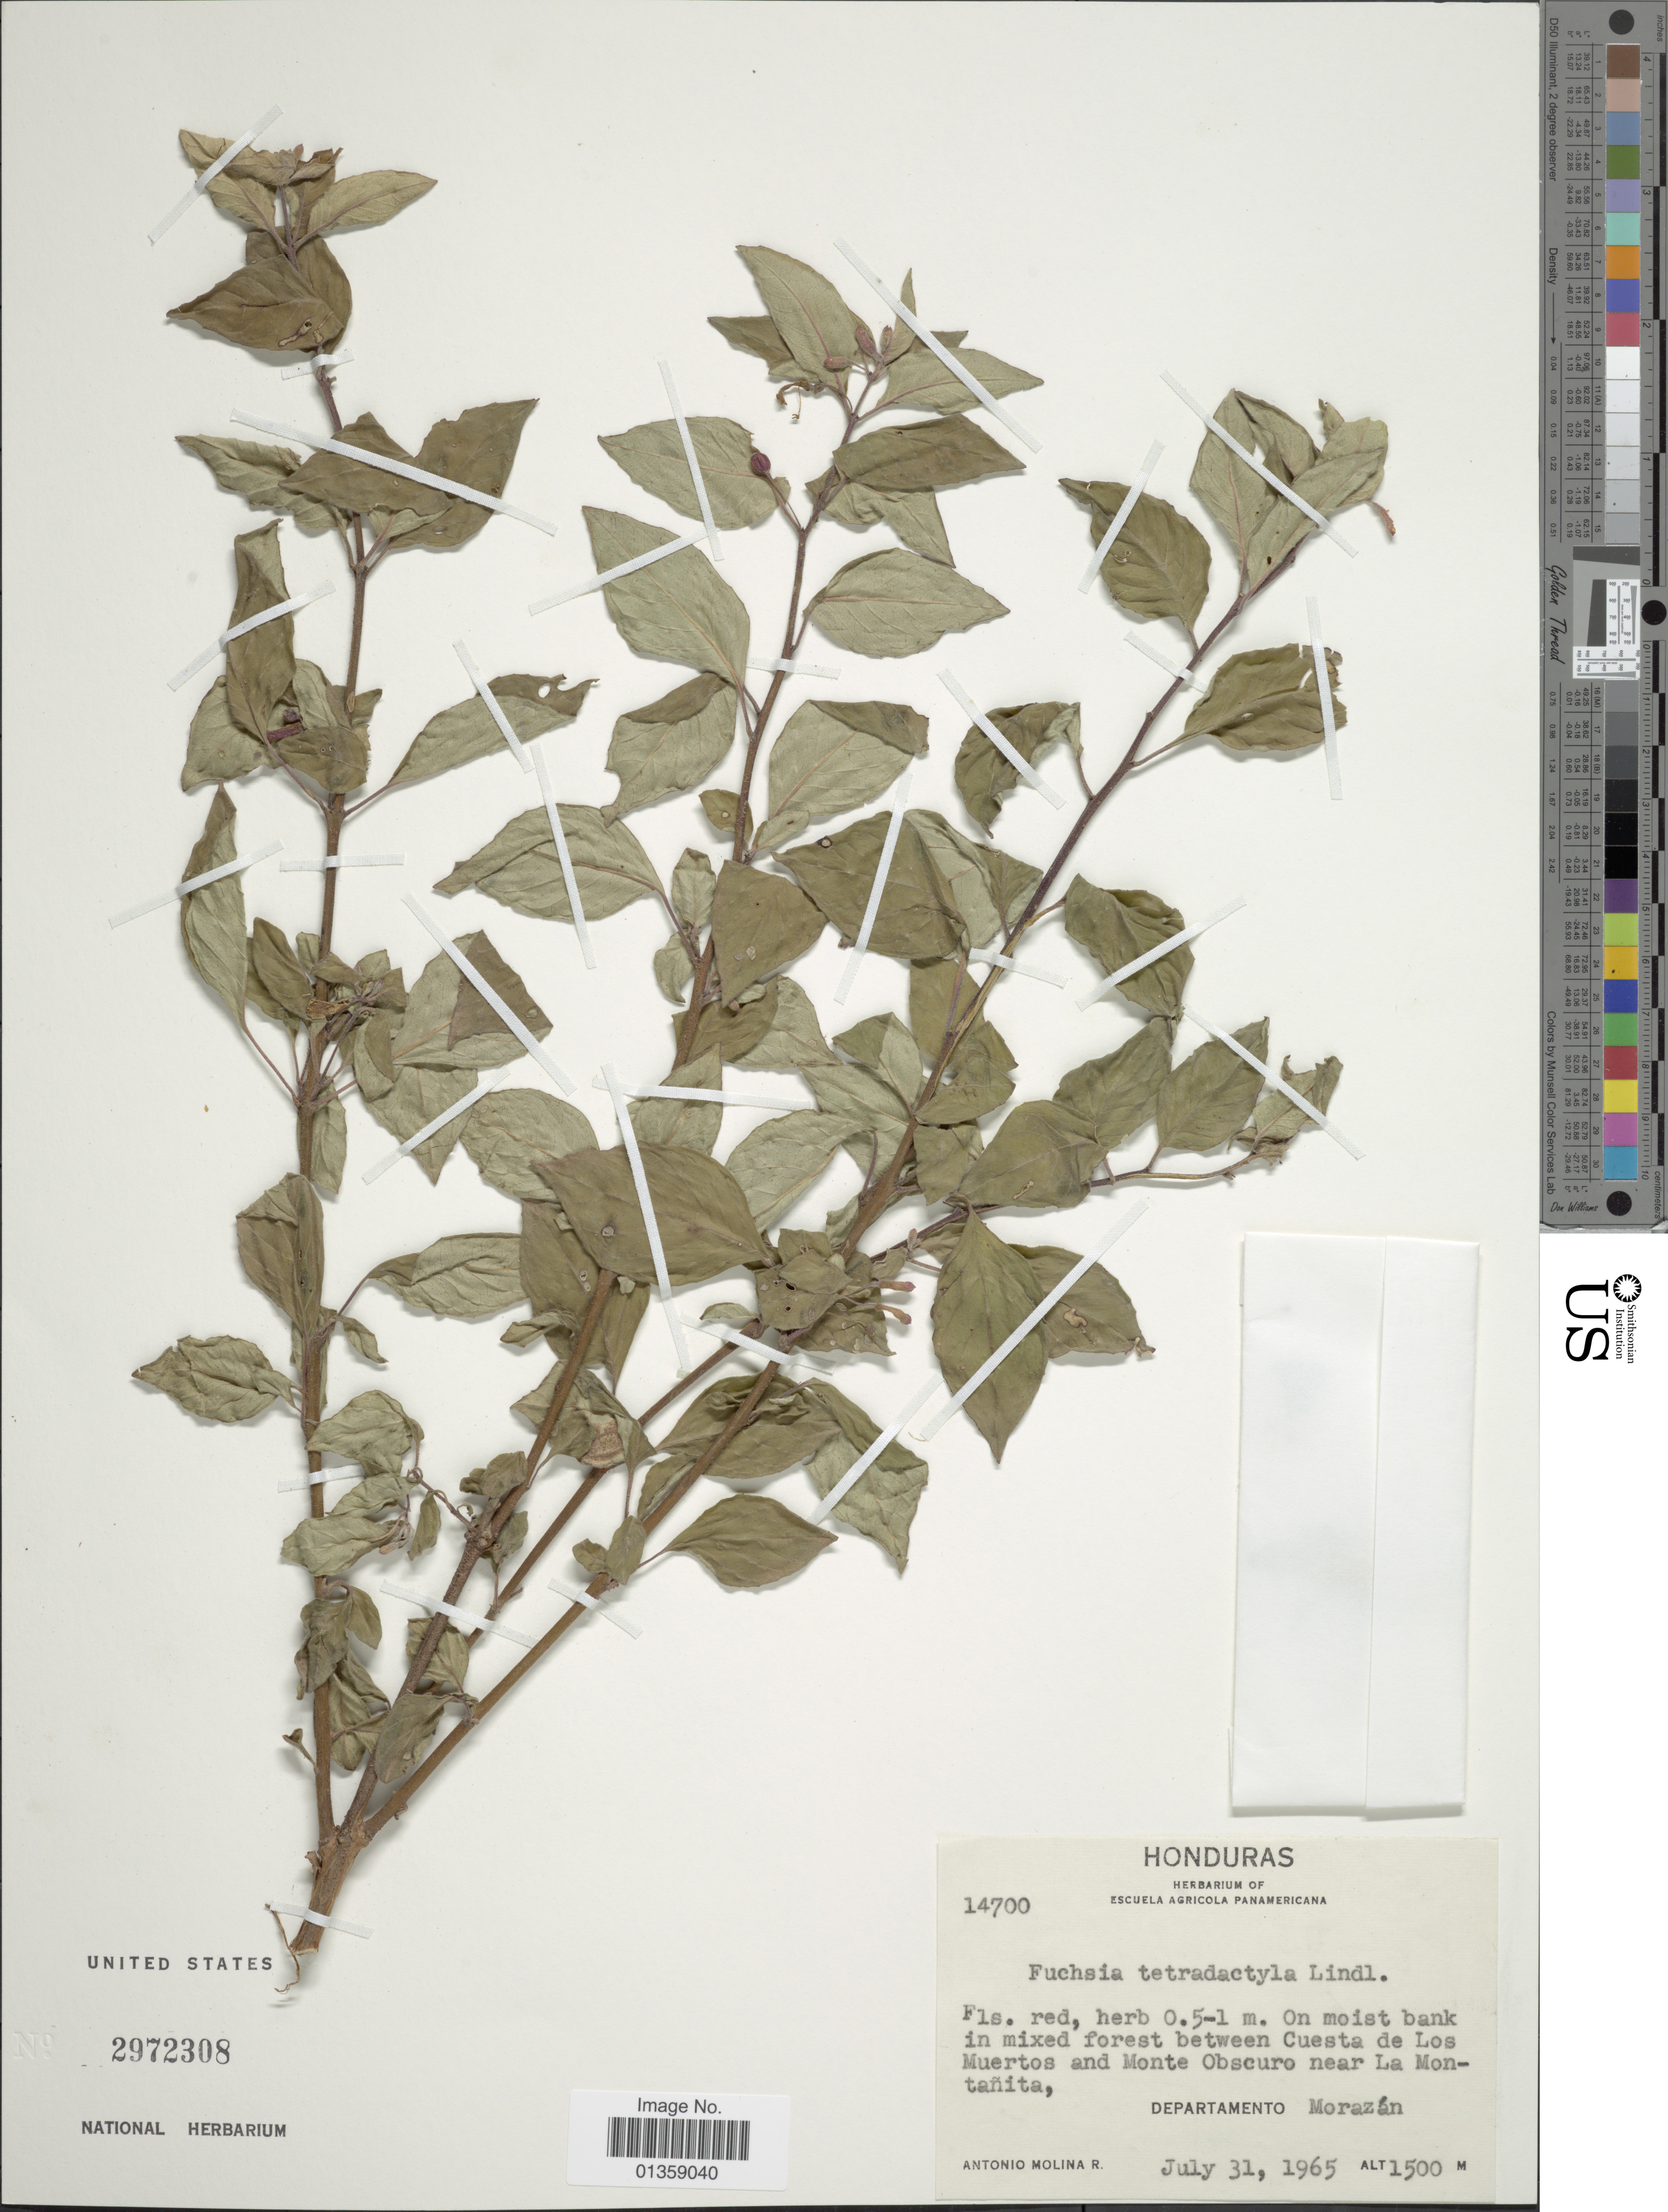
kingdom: Plantae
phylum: Tracheophyta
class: Magnoliopsida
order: Myrtales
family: Onagraceae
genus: Fuchsia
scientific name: Fuchsia splendens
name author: Zucc.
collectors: A. Molina R.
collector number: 14700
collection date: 1965-07-31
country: Honduras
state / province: Fco. Morazán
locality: On moist bank in mixed forest between Cuesta de Los Muertos and Monte Obscuro near La Montañita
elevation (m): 1500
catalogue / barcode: US 2972308